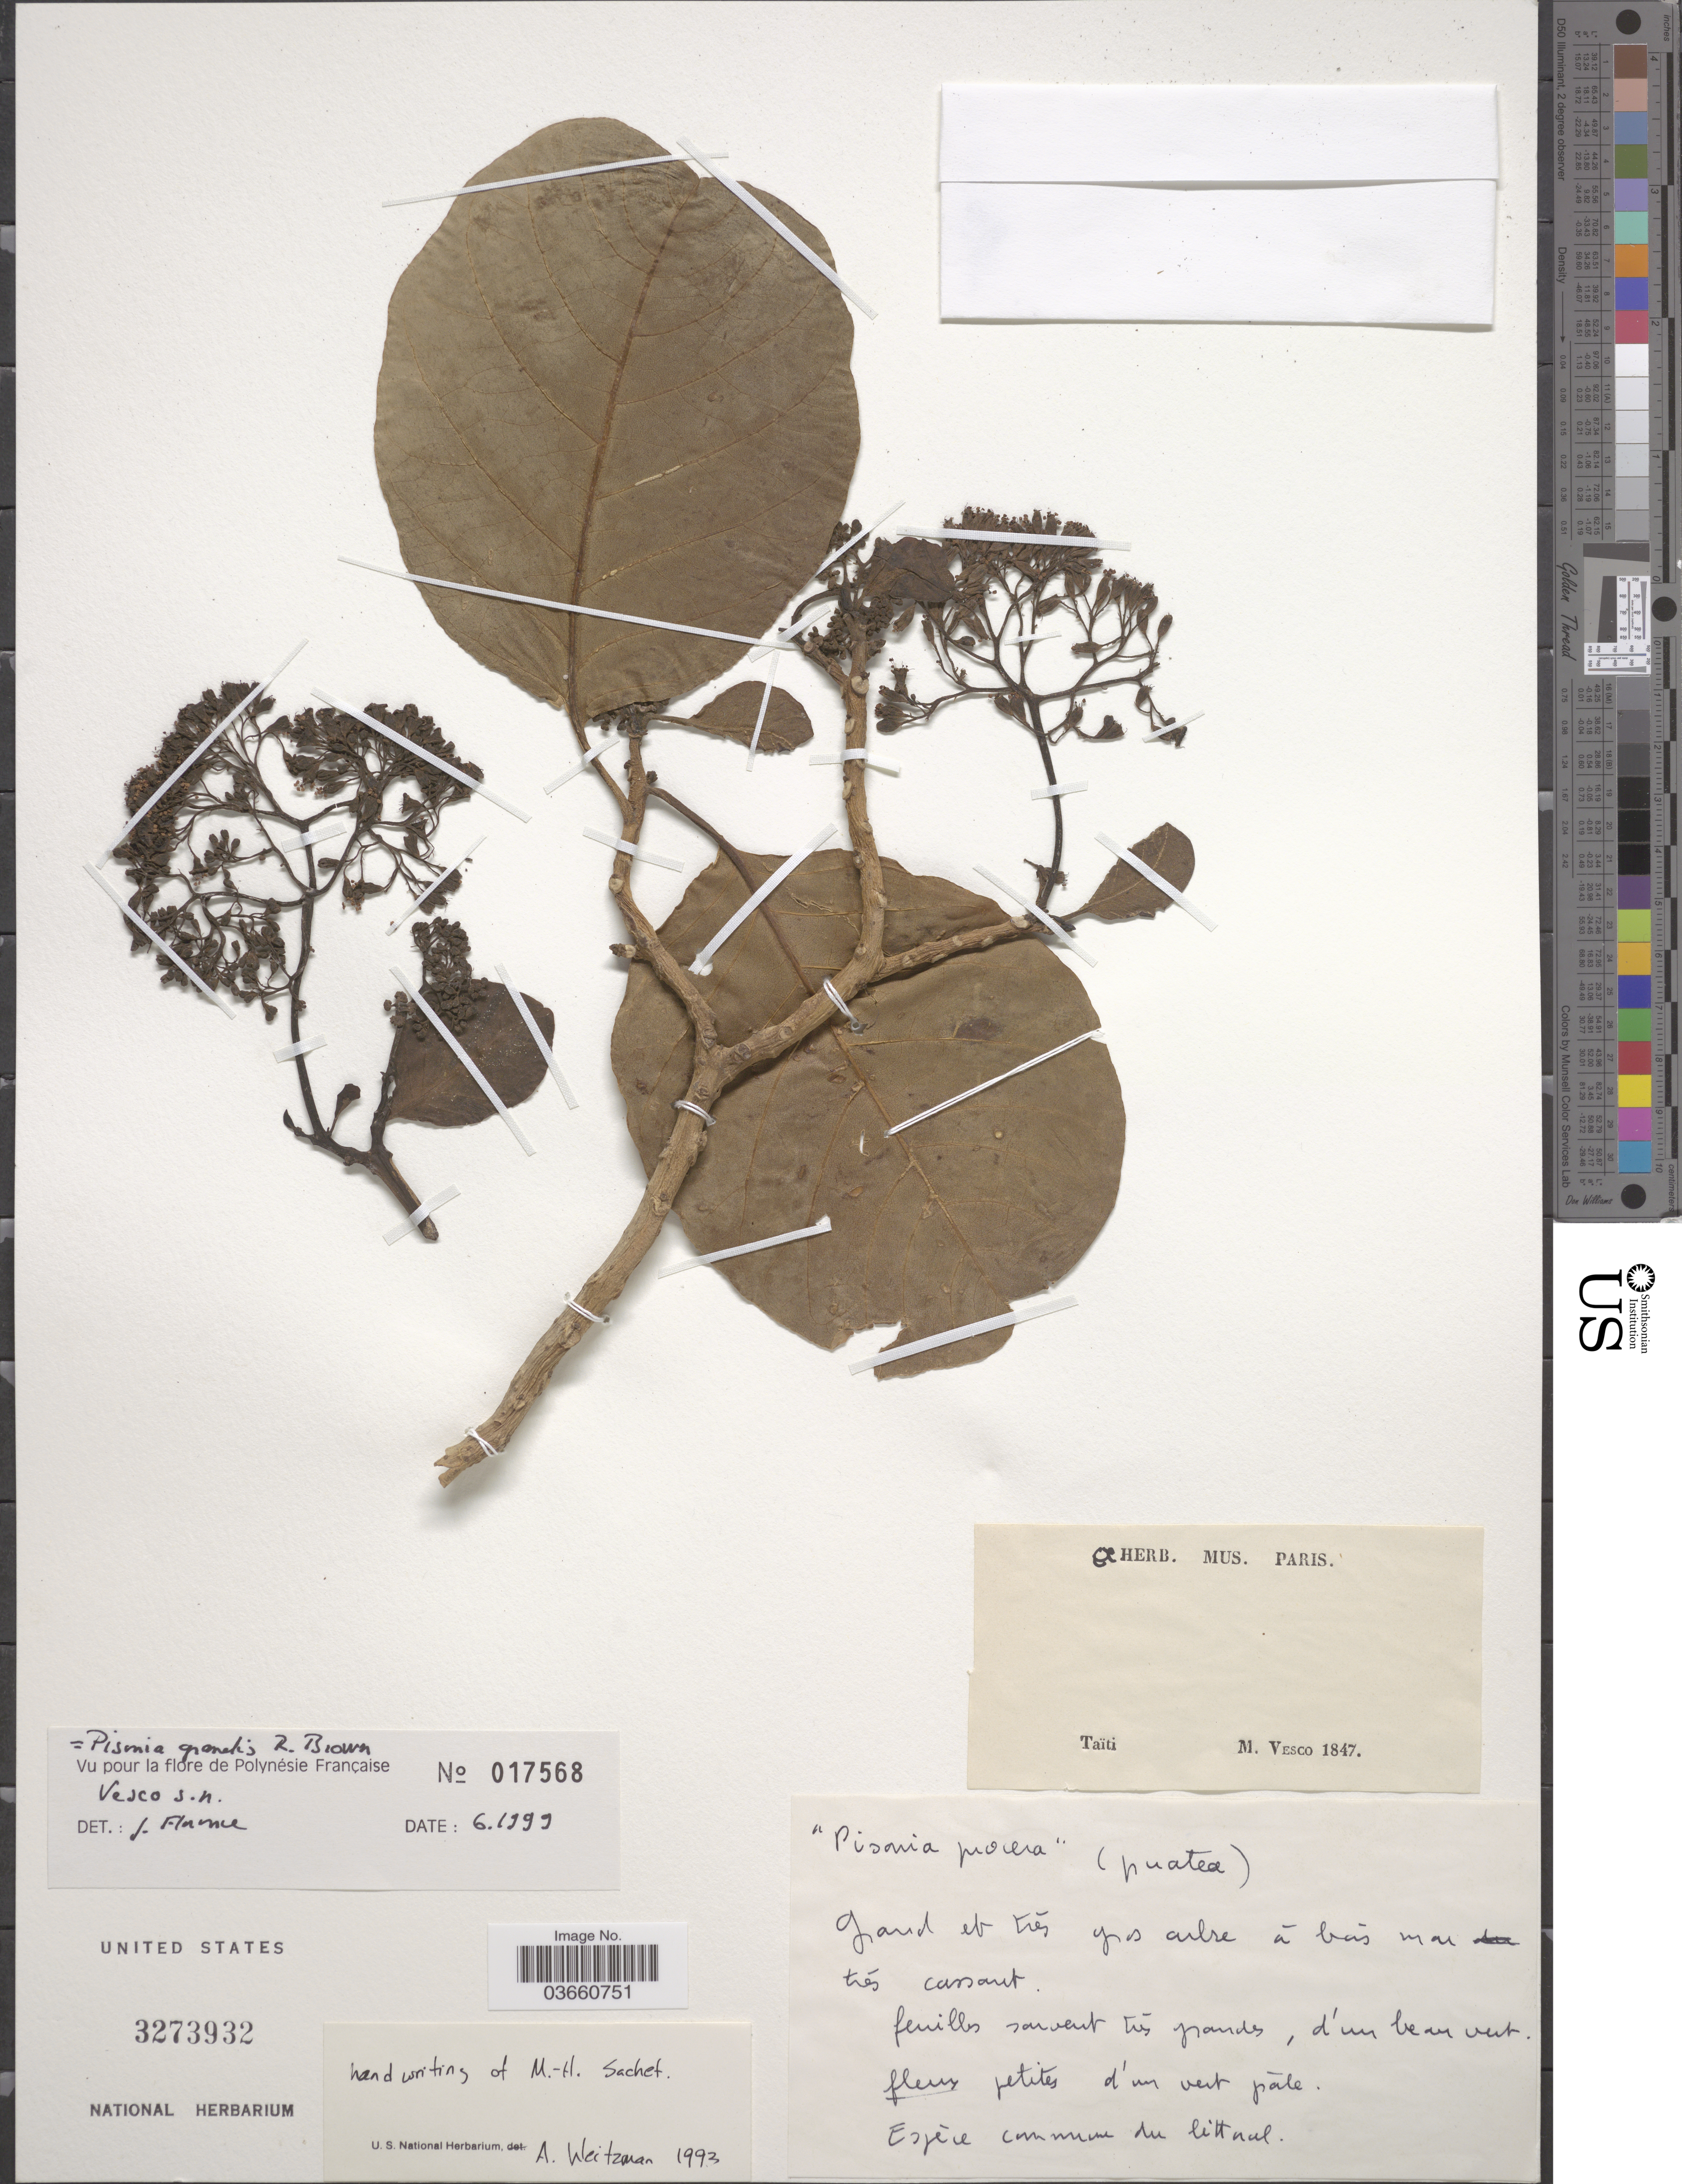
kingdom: Plantae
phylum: Tracheophyta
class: Magnoliopsida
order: Caryophyllales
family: Nyctaginaceae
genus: Pisonia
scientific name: Pisonia grandis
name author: R. Br.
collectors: M. Vesco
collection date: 1847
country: French Polynesia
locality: Taïti. Gand et trés gos culre á bois mai trés conant. [interpreted]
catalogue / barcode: US 3273932